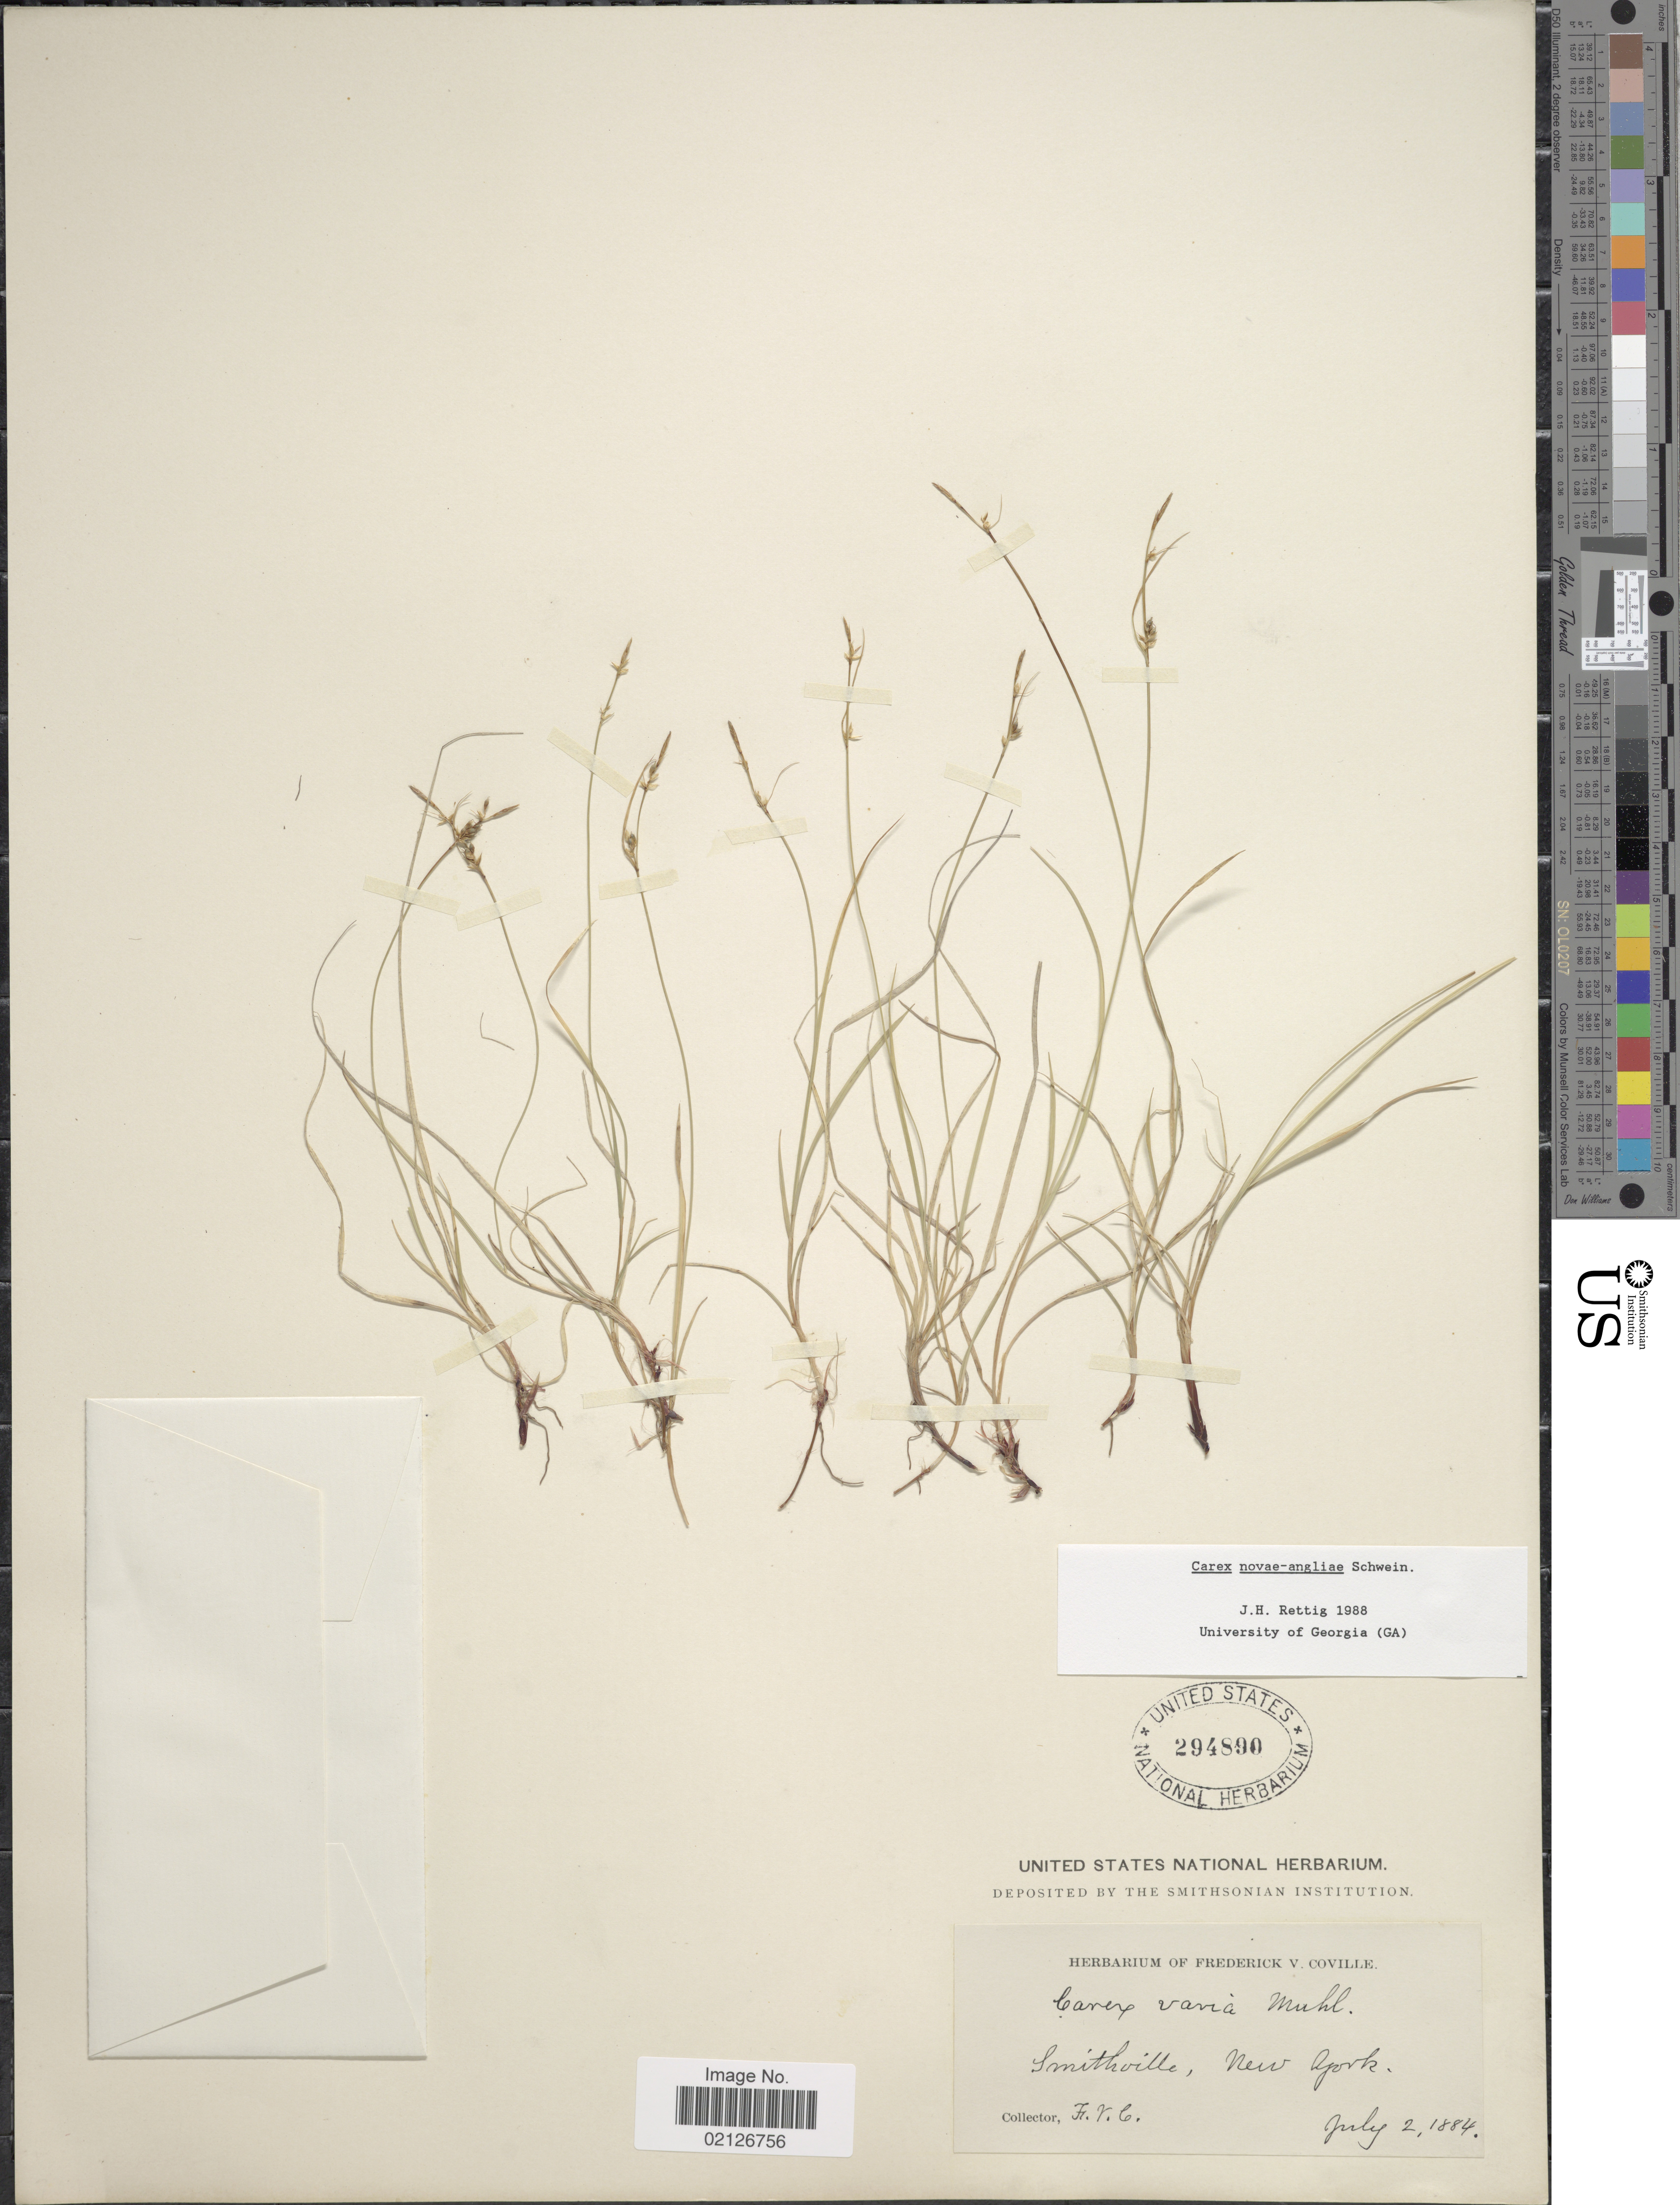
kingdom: Plantae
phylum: Tracheophyta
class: Liliopsida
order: Poales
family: Cyperaceae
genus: Carex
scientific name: Carex novae-angliae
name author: Schwein.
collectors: F. V. Coville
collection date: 1884-07-02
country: United States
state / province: New York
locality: Smithville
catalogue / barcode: US 294890